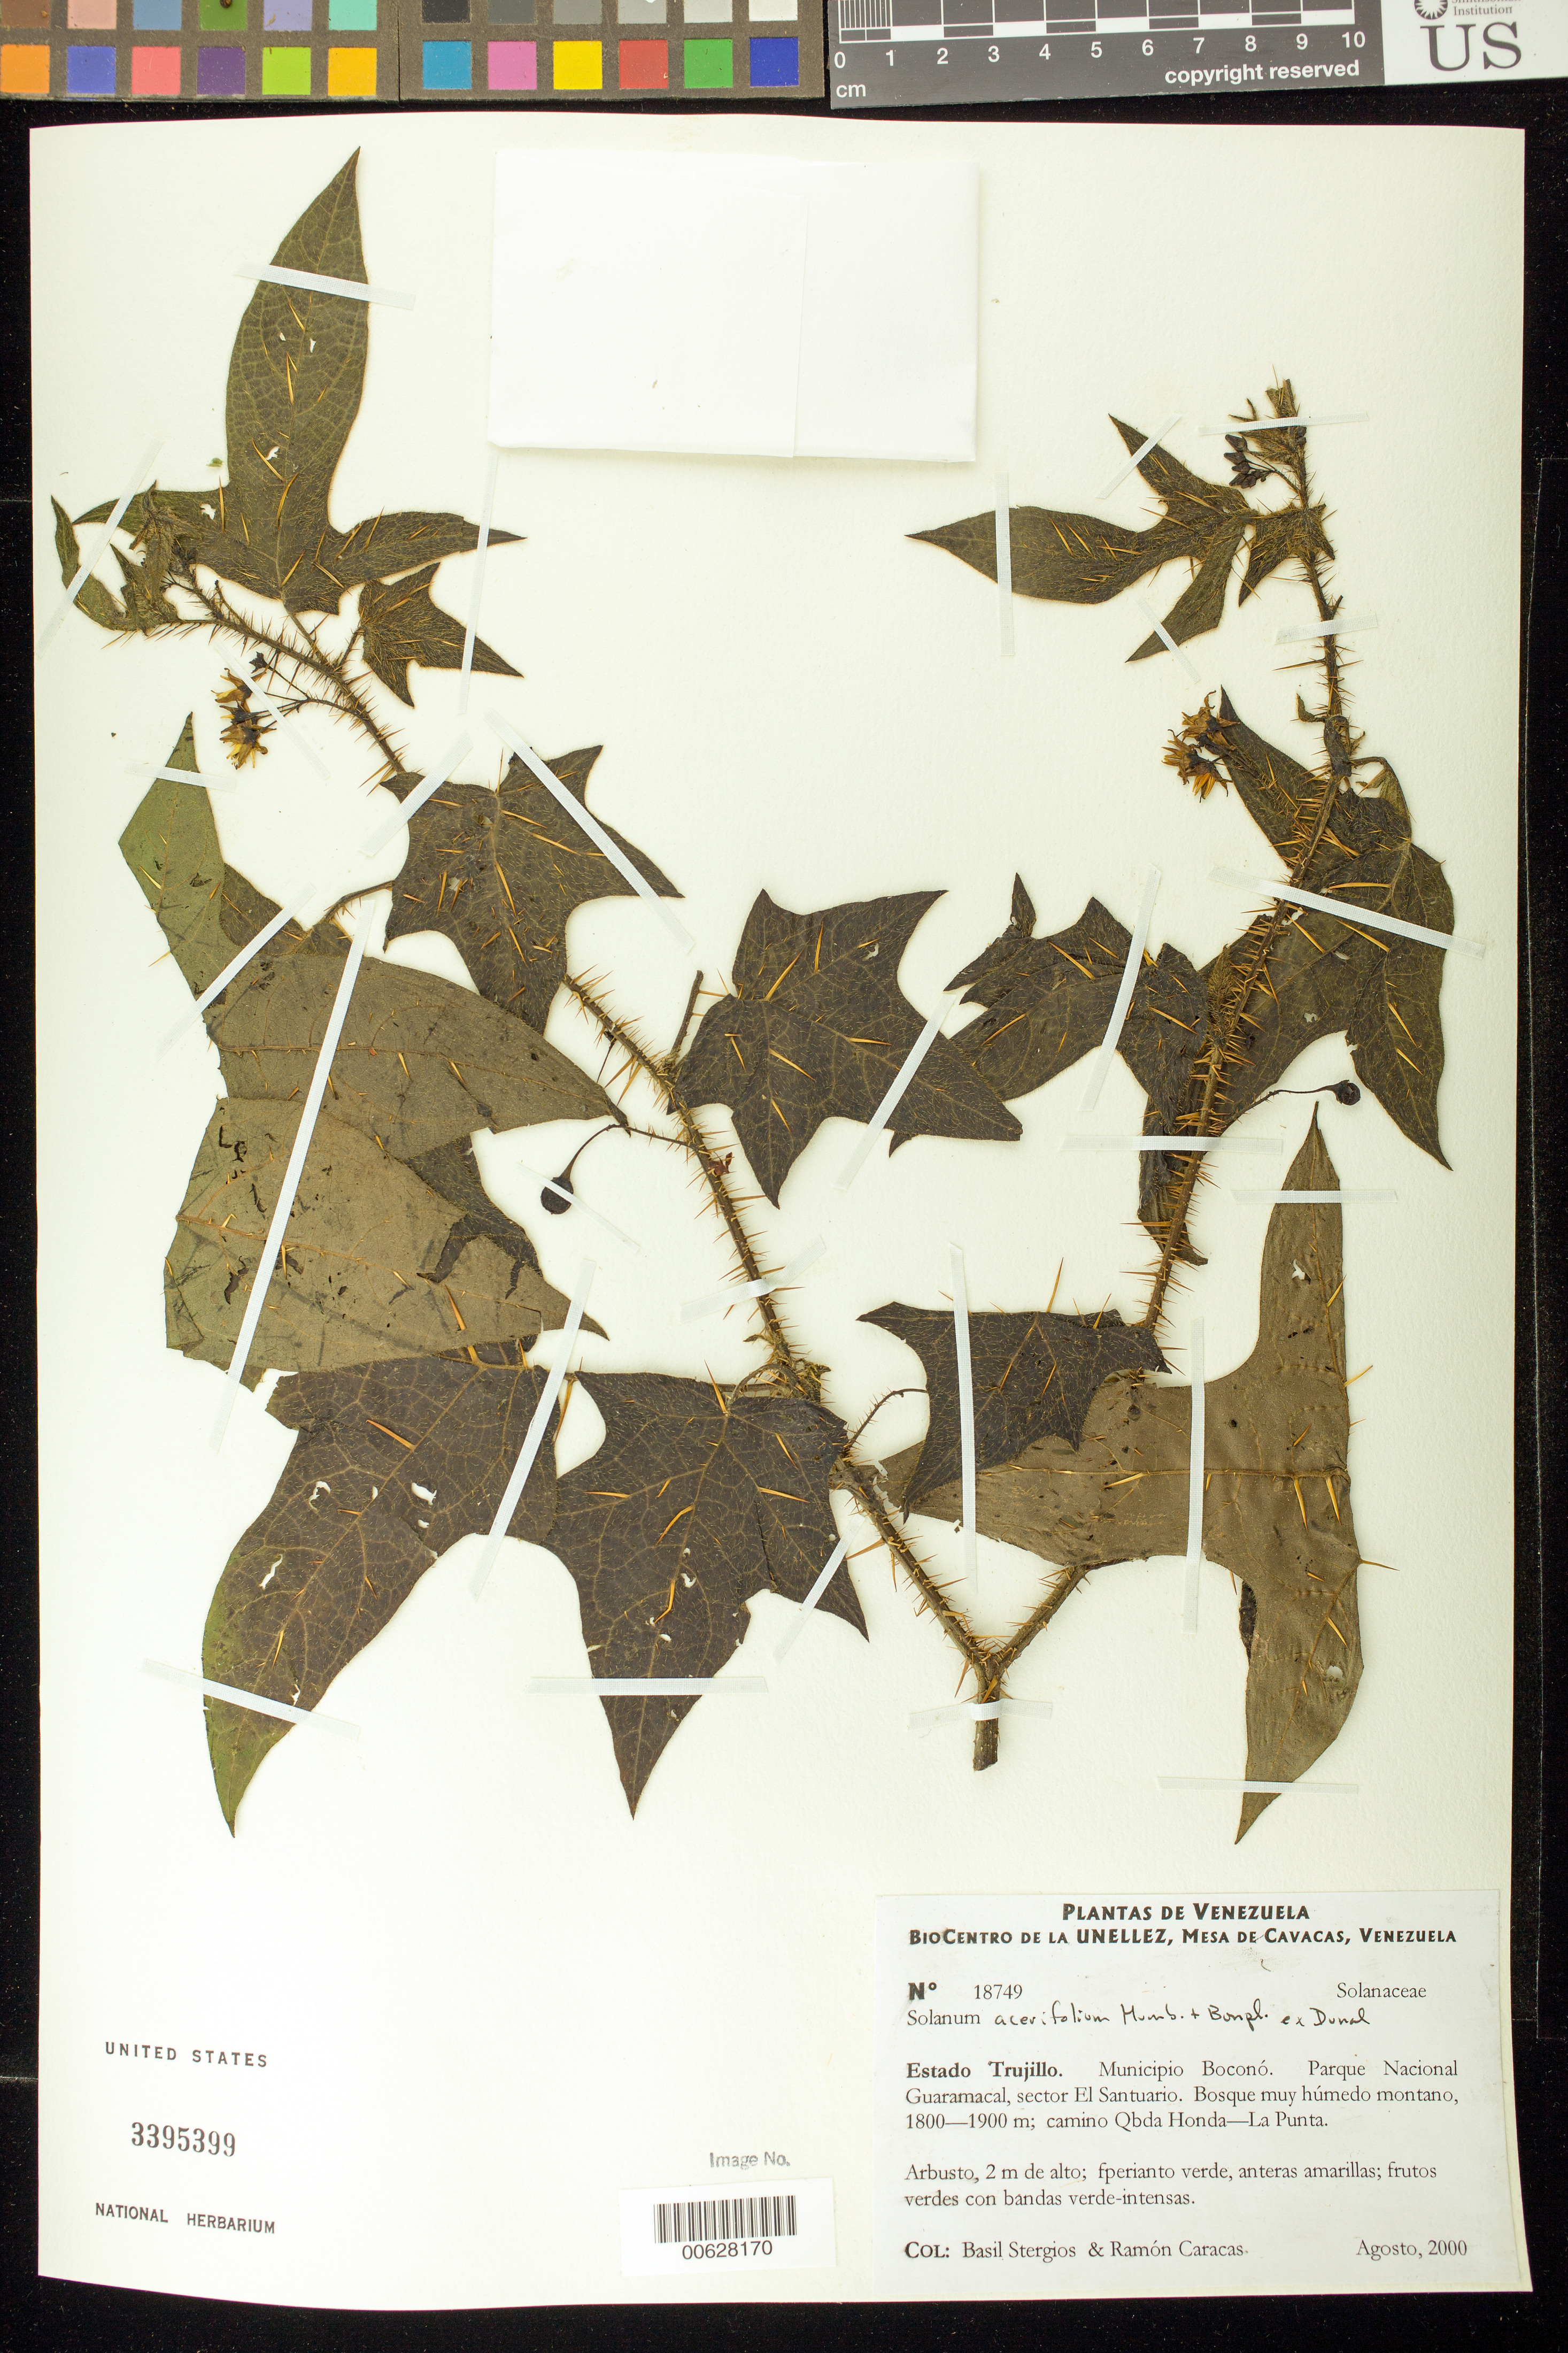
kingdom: Plantae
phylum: Tracheophyta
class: Magnoliopsida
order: Solanales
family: Solanaceae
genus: Solanum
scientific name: Solanum acerifolium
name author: Humb. & Bonpl. ex Dunal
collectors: B. G. Stergios & R. Caracas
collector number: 18749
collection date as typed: Aug 2000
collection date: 2000-08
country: Venezuela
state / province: Trujillo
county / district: Boconó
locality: Parque Nacional Guaramacal, El Santuarío, Quebrada Honda-La Punta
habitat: Bosque muy húmedo montano.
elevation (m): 1800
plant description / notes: PORT, US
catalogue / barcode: US 3395399